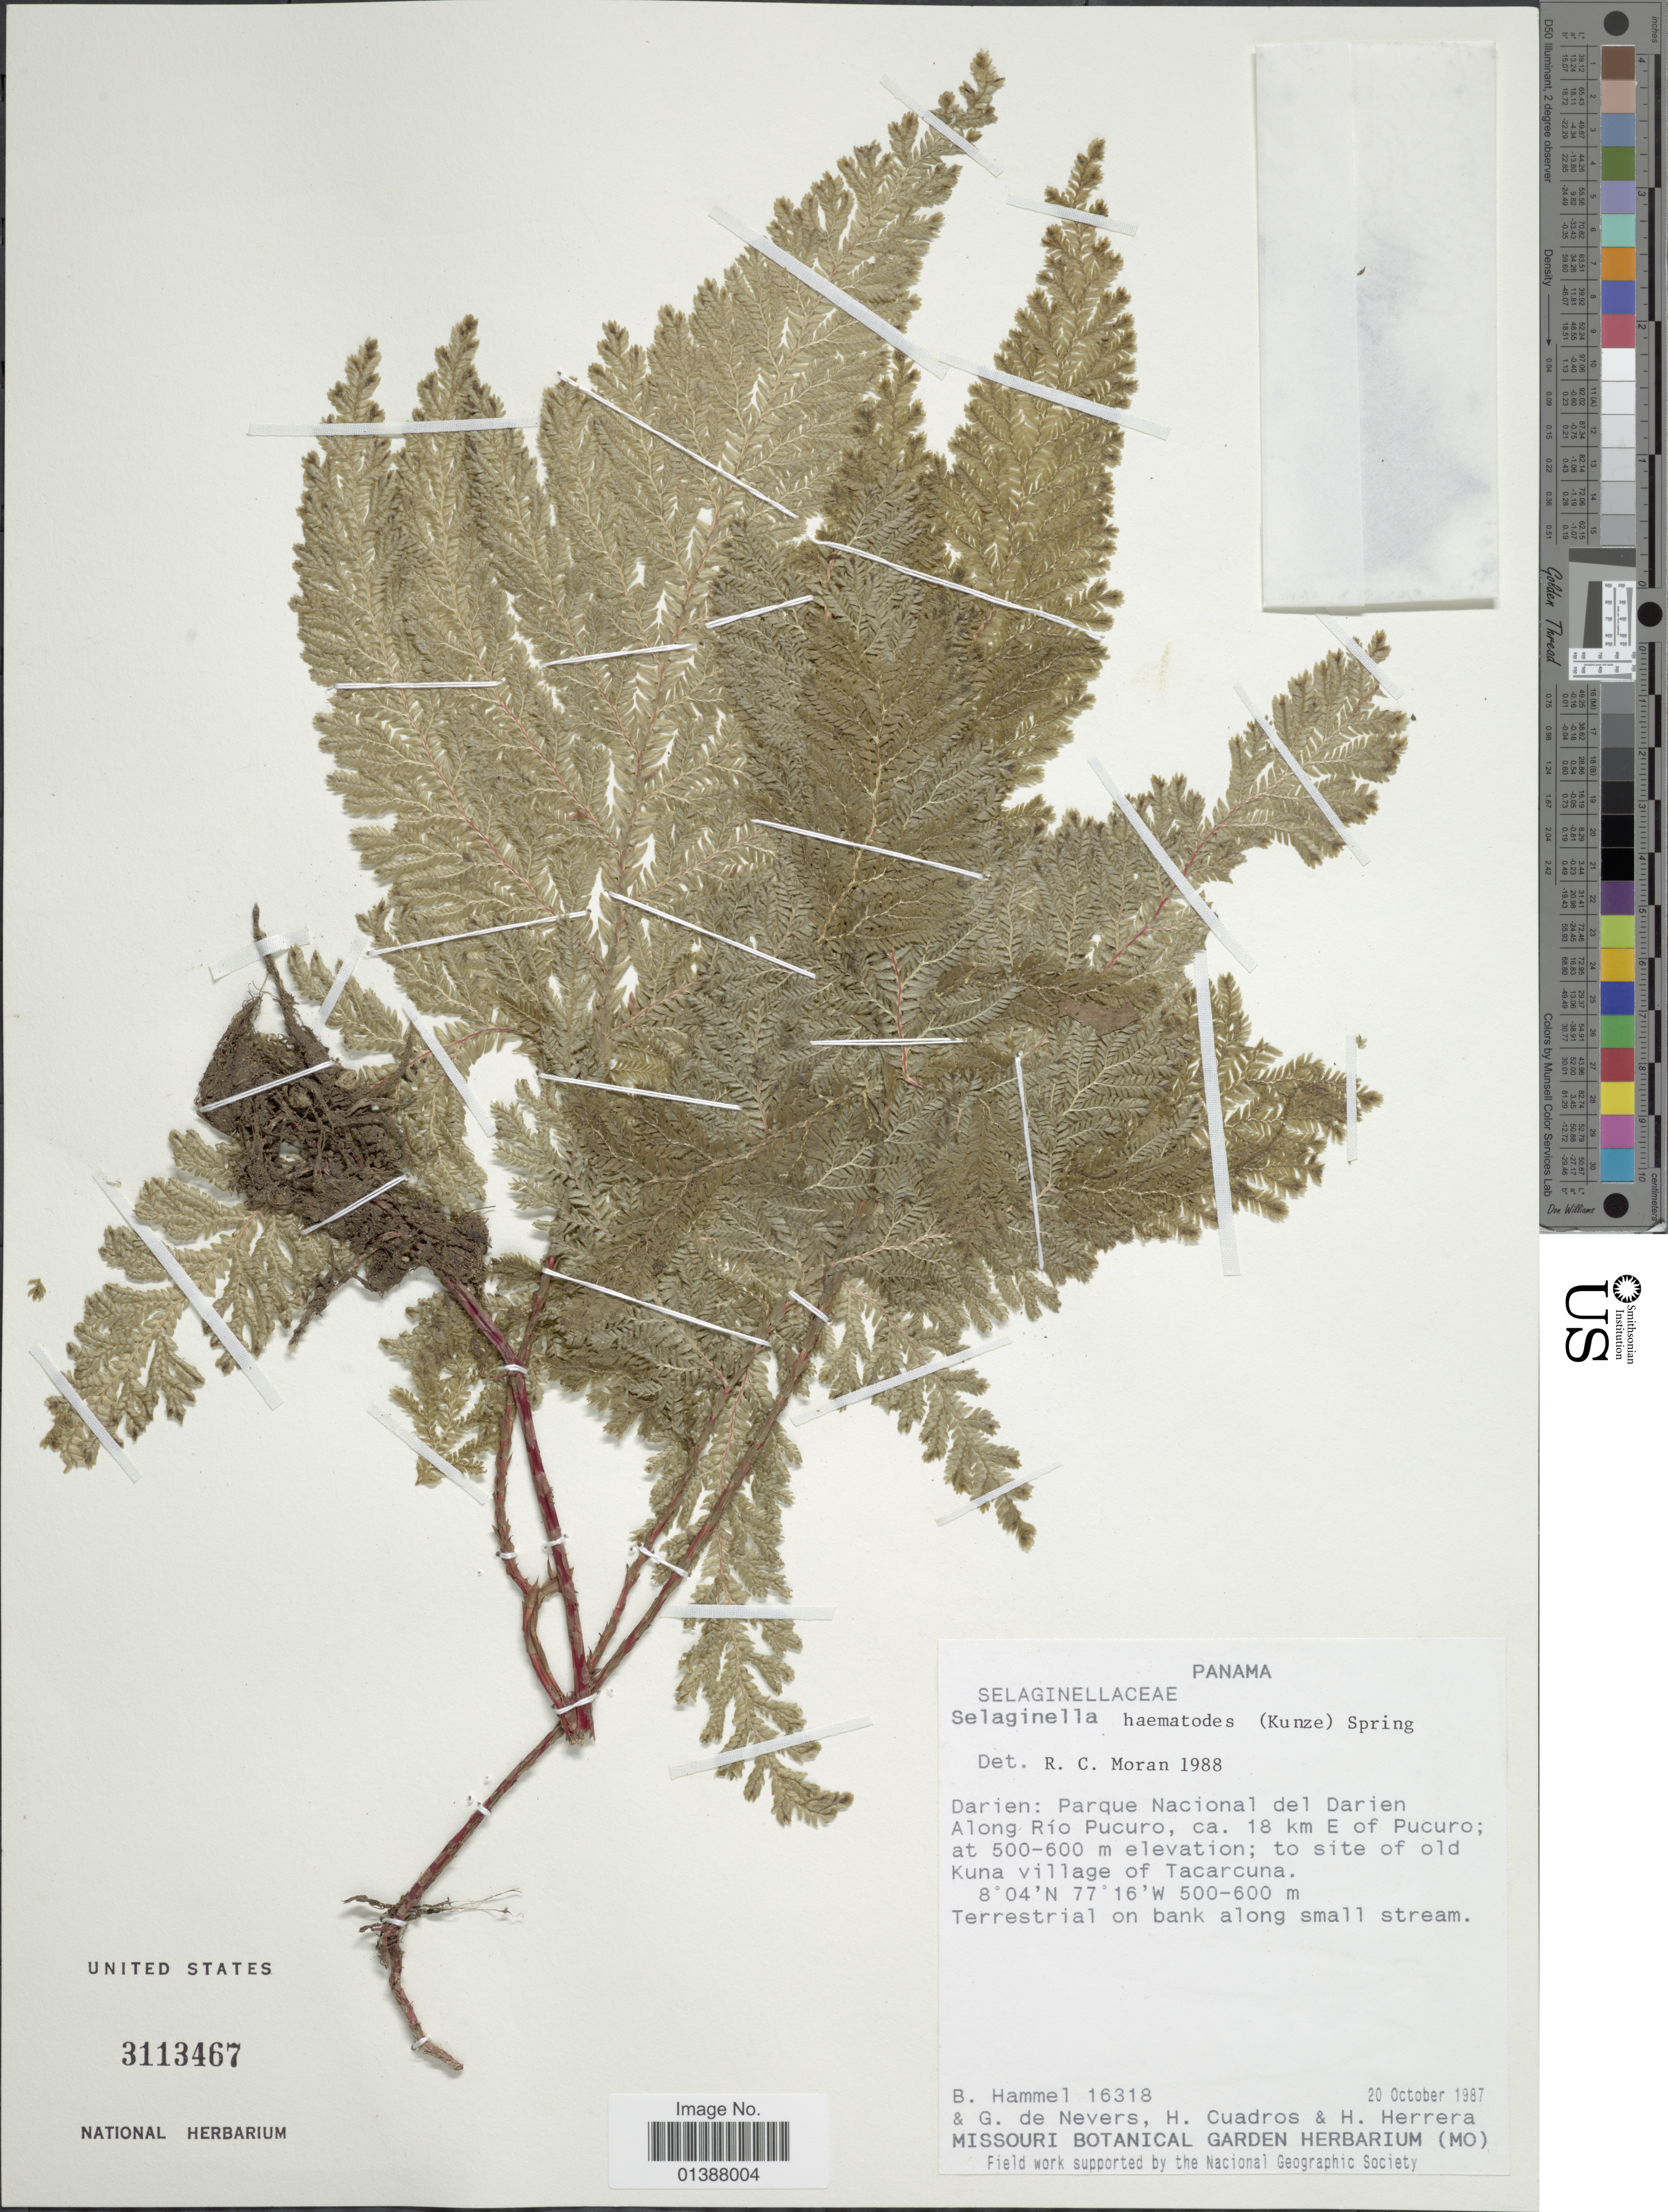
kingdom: Plantae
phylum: Tracheophyta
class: Lycopodiopsida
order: Selaginellales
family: Selaginellaceae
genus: Selaginella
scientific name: Selaginella haematodes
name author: (Kunze) Spring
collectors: B. Hammel, G. Nevers, H. Cuadros & H. Herrera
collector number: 16318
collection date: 1987-10-20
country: Panama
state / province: Darién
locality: Parque Nacional del Darien Along Río Pucuro, ca 18 km E of Pucuro, to site of old Kuna Village of Tacarcuna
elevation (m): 500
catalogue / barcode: US 3113467